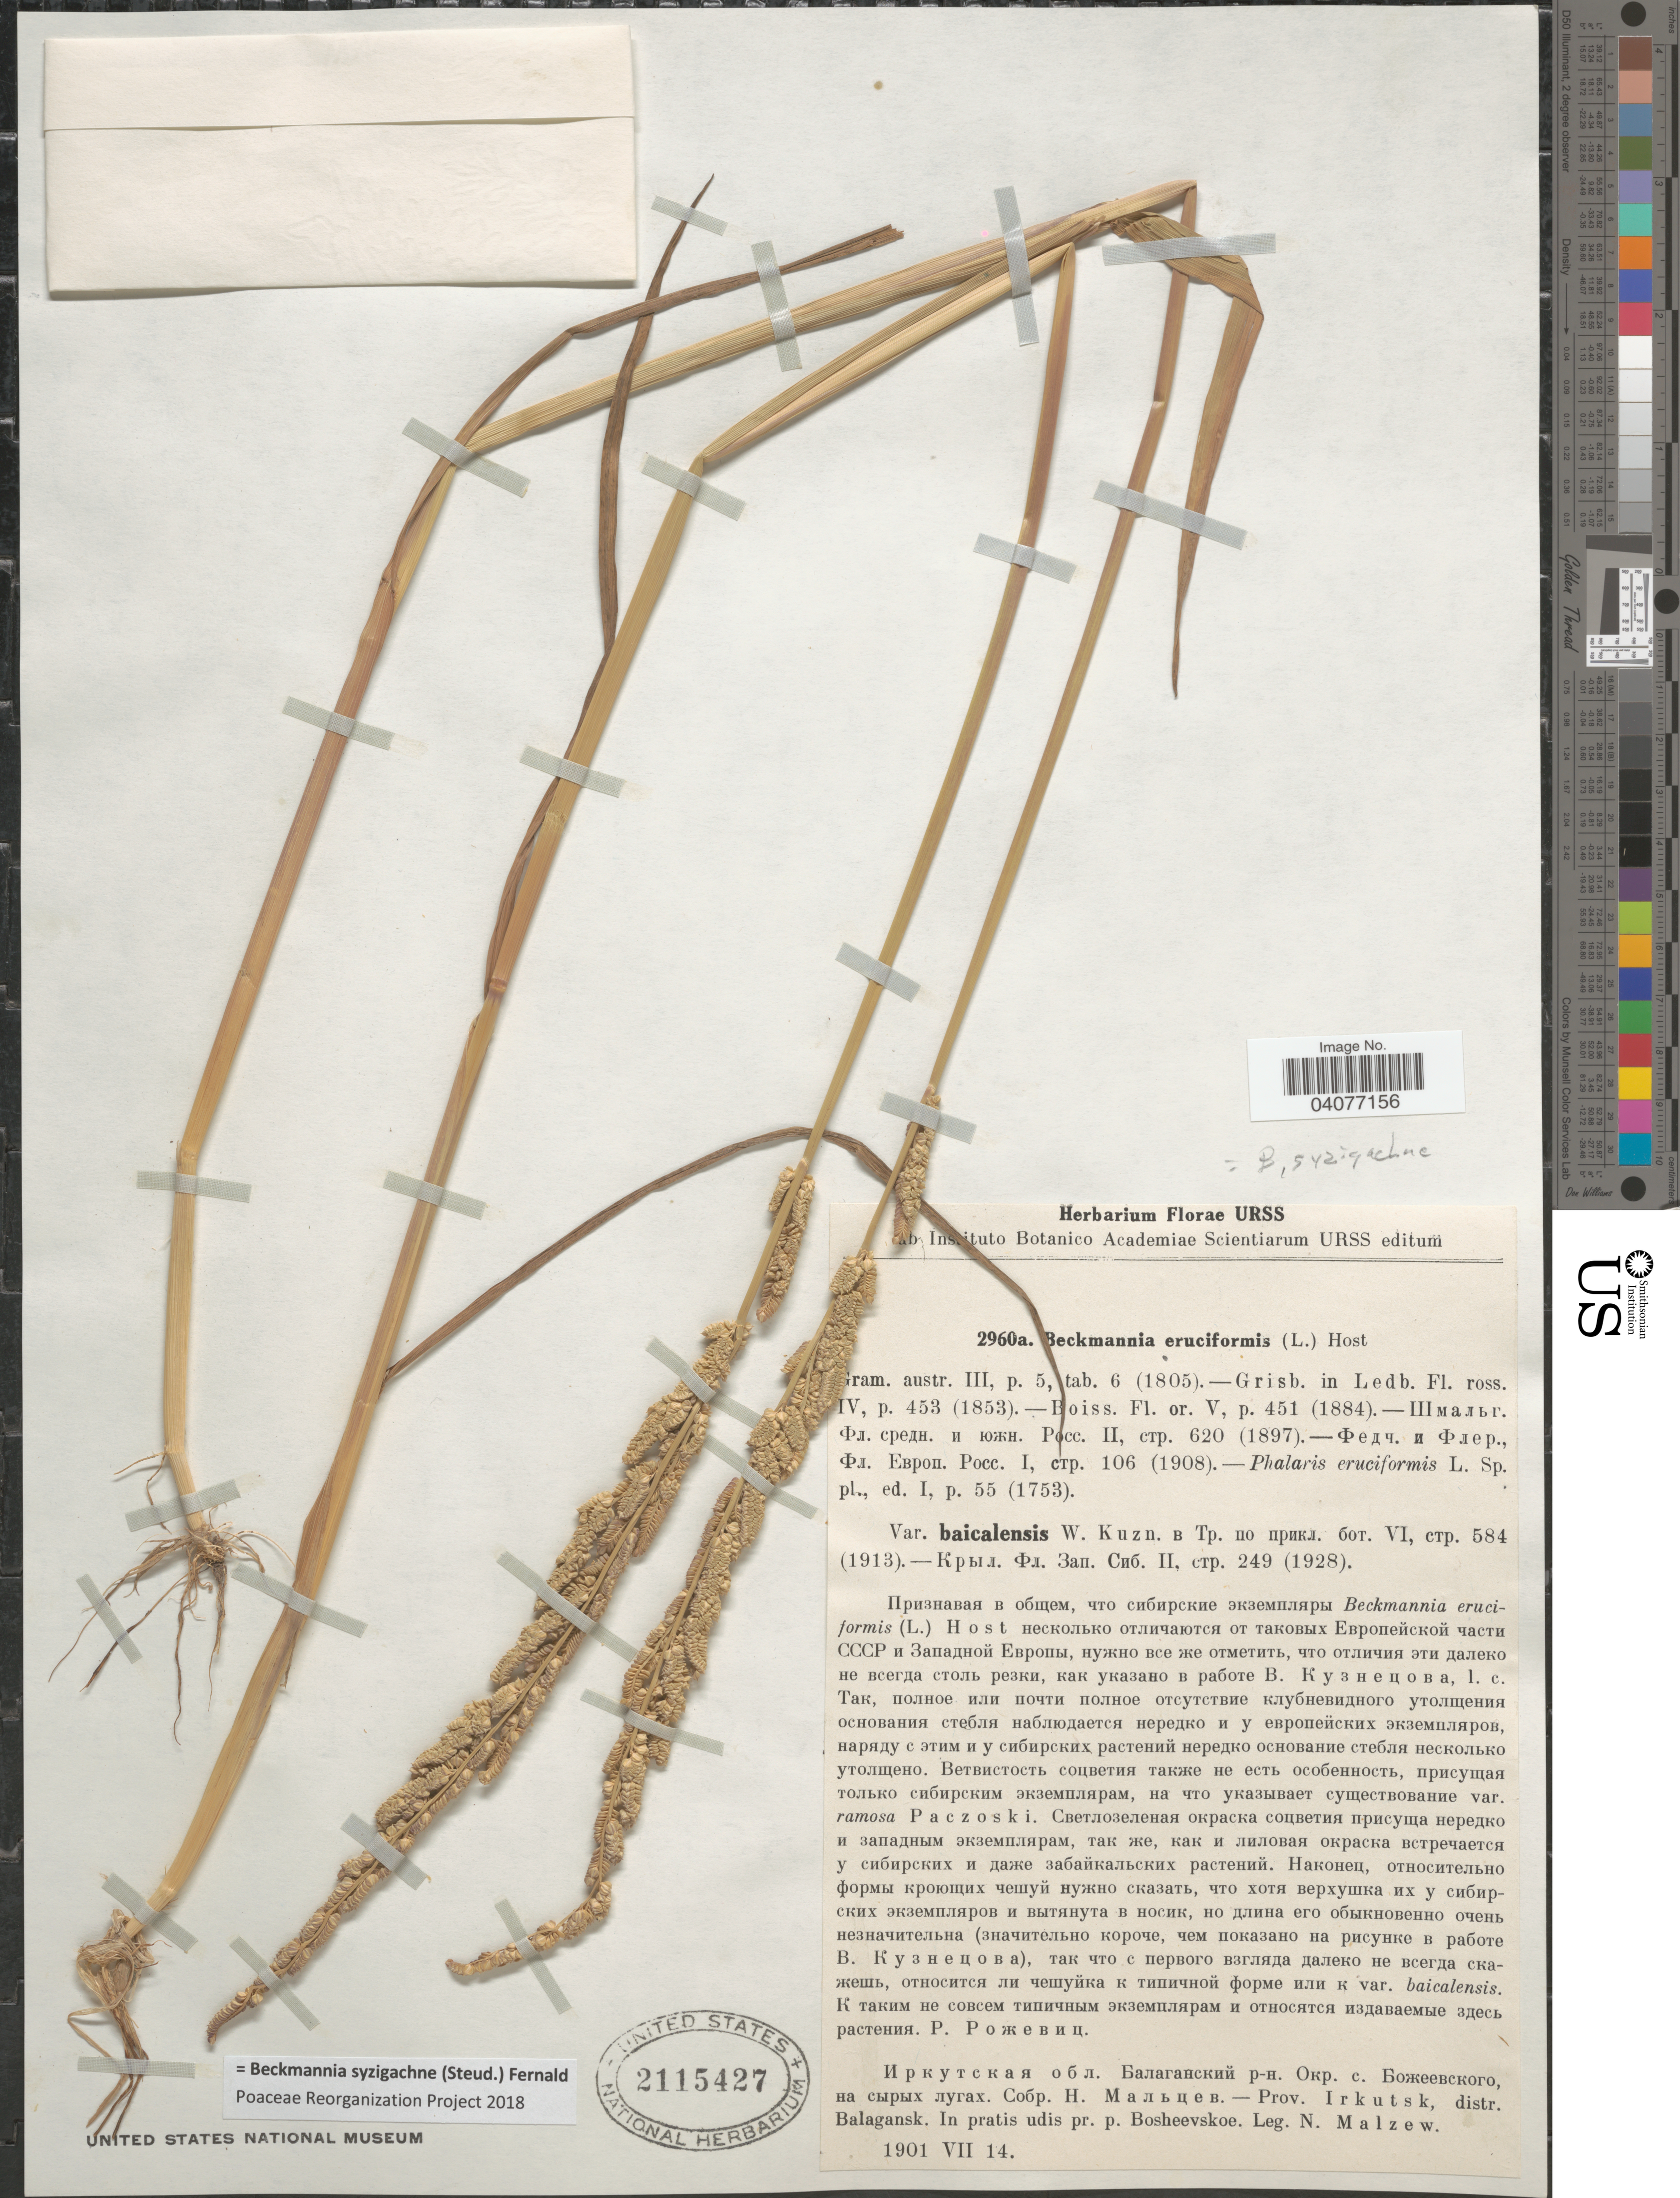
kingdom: Plantae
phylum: Tracheophyta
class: Liliopsida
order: Poales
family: Poaceae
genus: Beckmannia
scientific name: Beckmannia syzigachne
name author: (Steud.) Fernald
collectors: N. Malzew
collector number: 2960a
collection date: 1901-07-14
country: Russian Federation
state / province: Irkutsk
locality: Distr. Balagansk. In pratis udis pr. p. Bosheevskoe.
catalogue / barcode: US 2115427